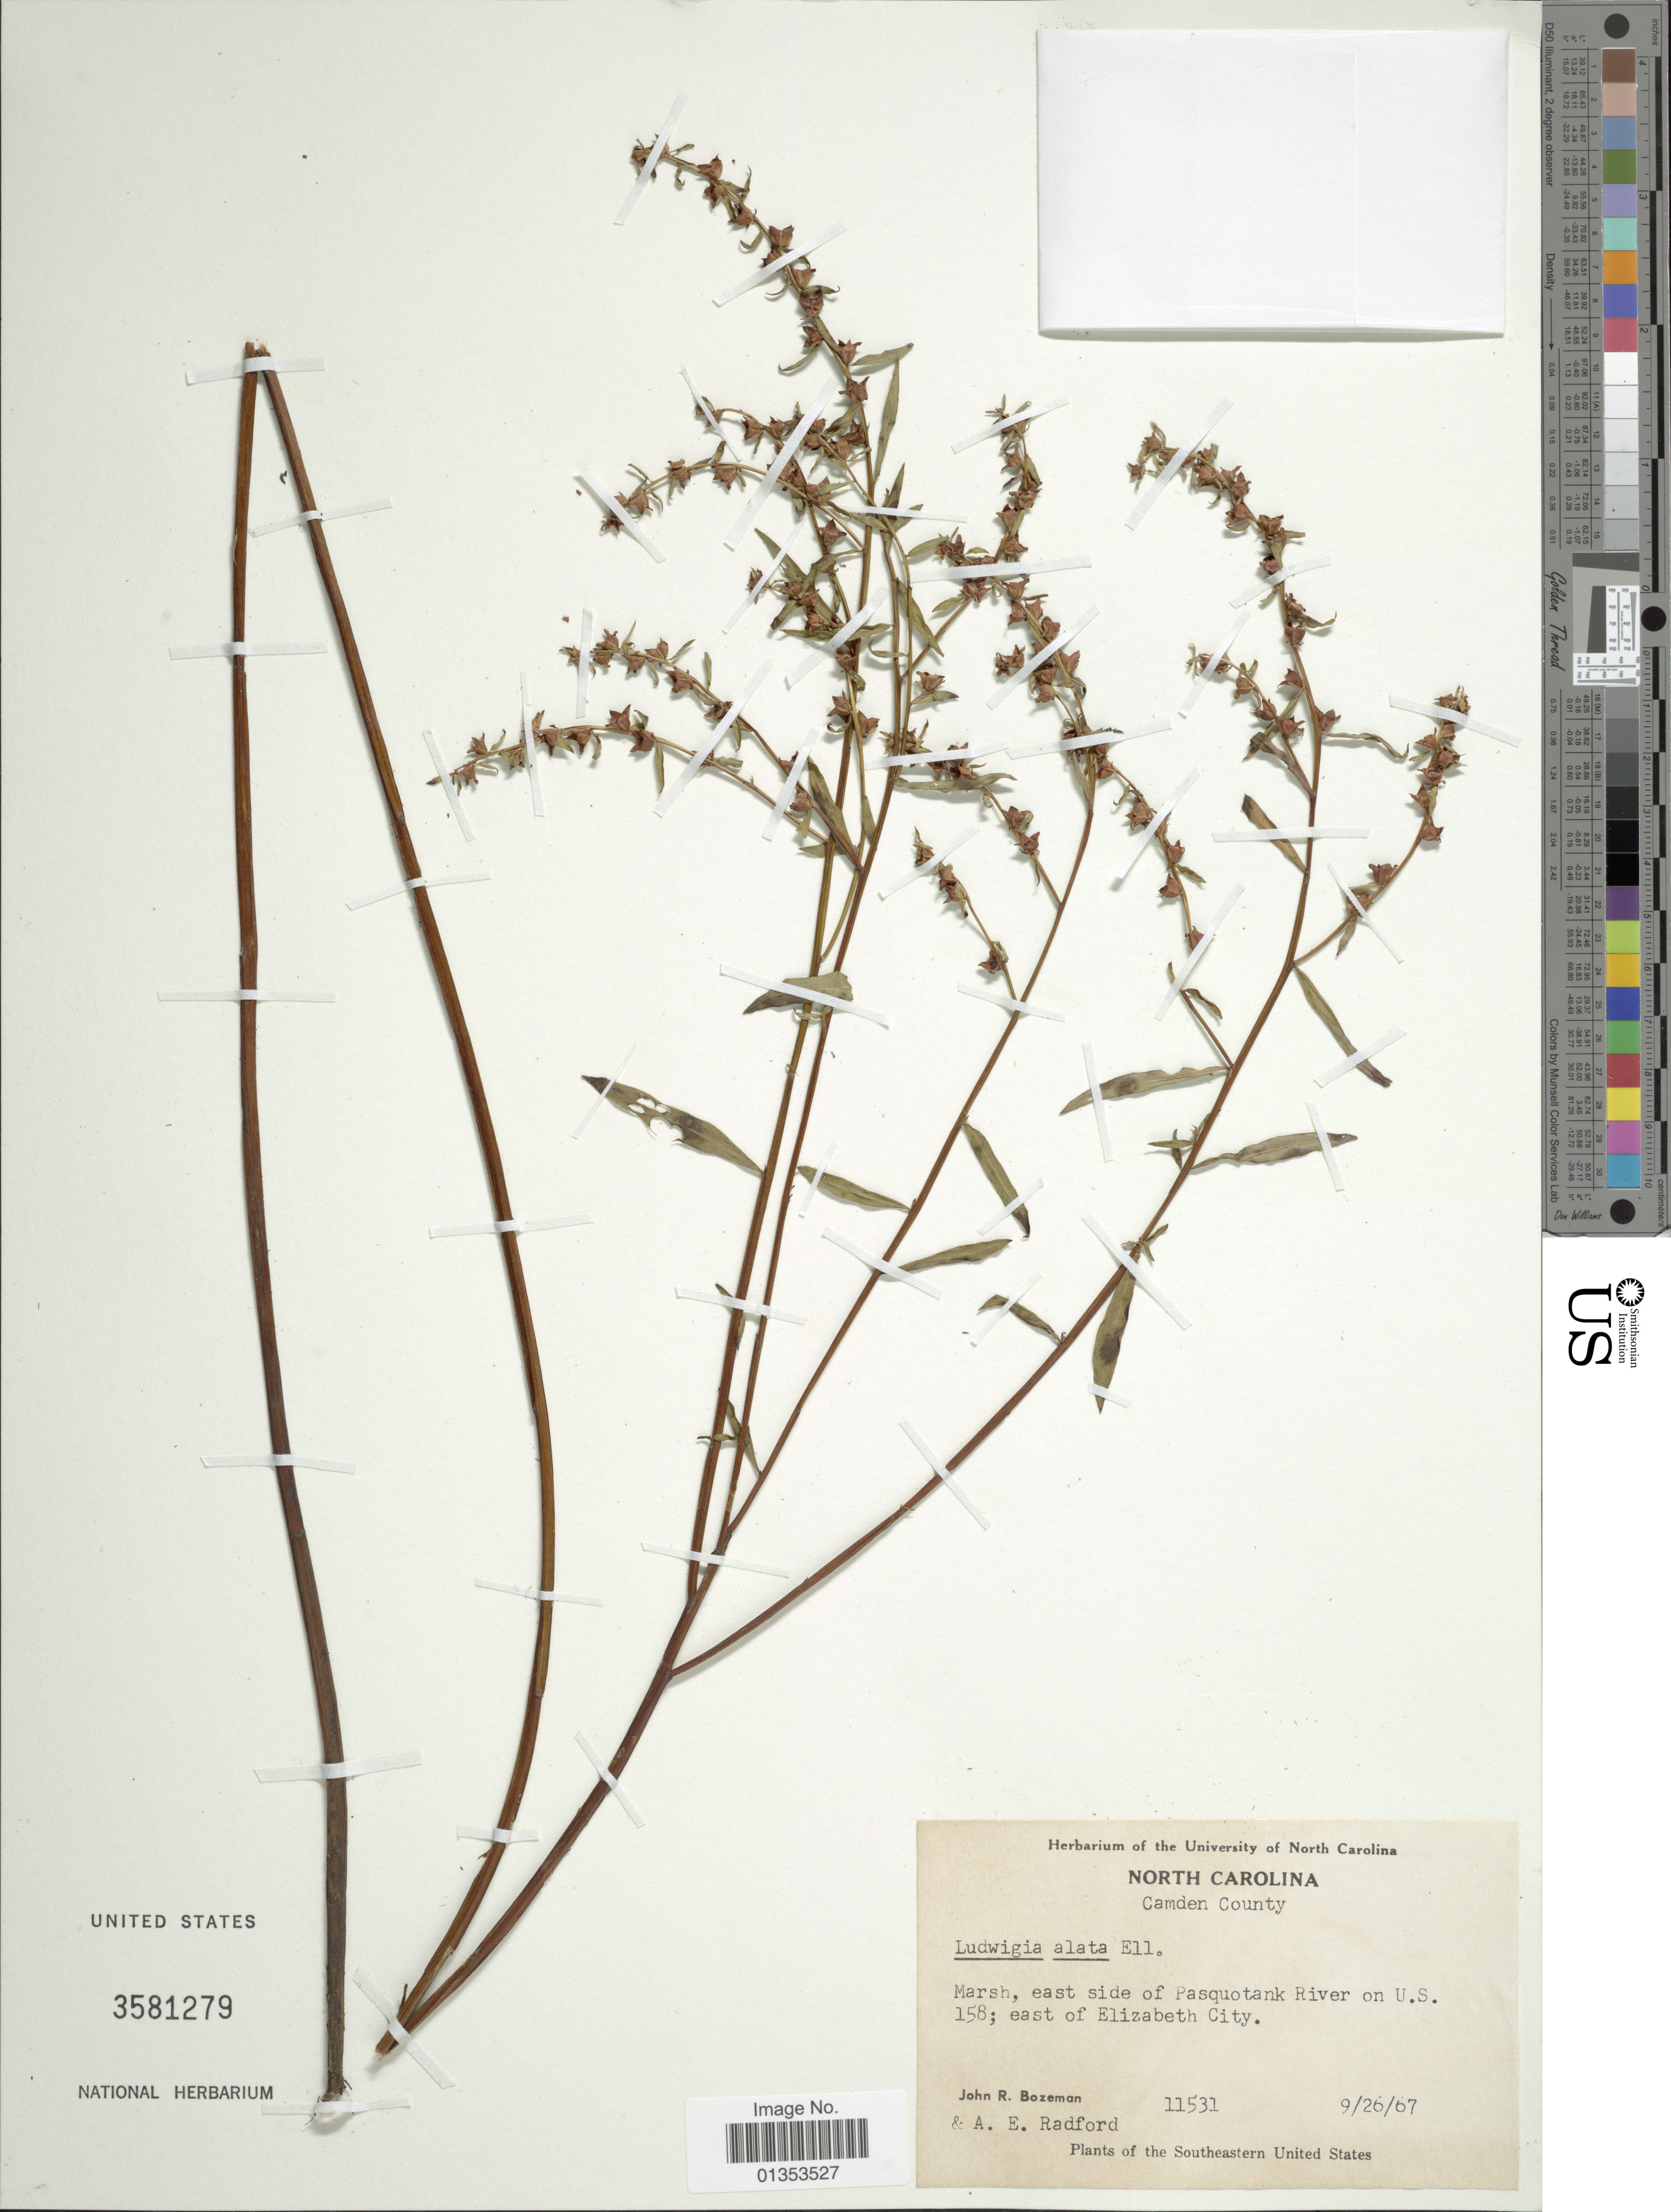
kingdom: Plantae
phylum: Tracheophyta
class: Magnoliopsida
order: Myrtales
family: Onagraceae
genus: Ludwigia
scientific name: Ludwigia alata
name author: Elliott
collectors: J. R. Bozeman & A. E. Radford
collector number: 11531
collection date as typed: Transcribed d/m/y: 26/9/67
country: United States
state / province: North Carolina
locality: Camden County, Marsh, east side of Pasquotank River on U.S. 158; east of Elizabeth City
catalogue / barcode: US 3581279